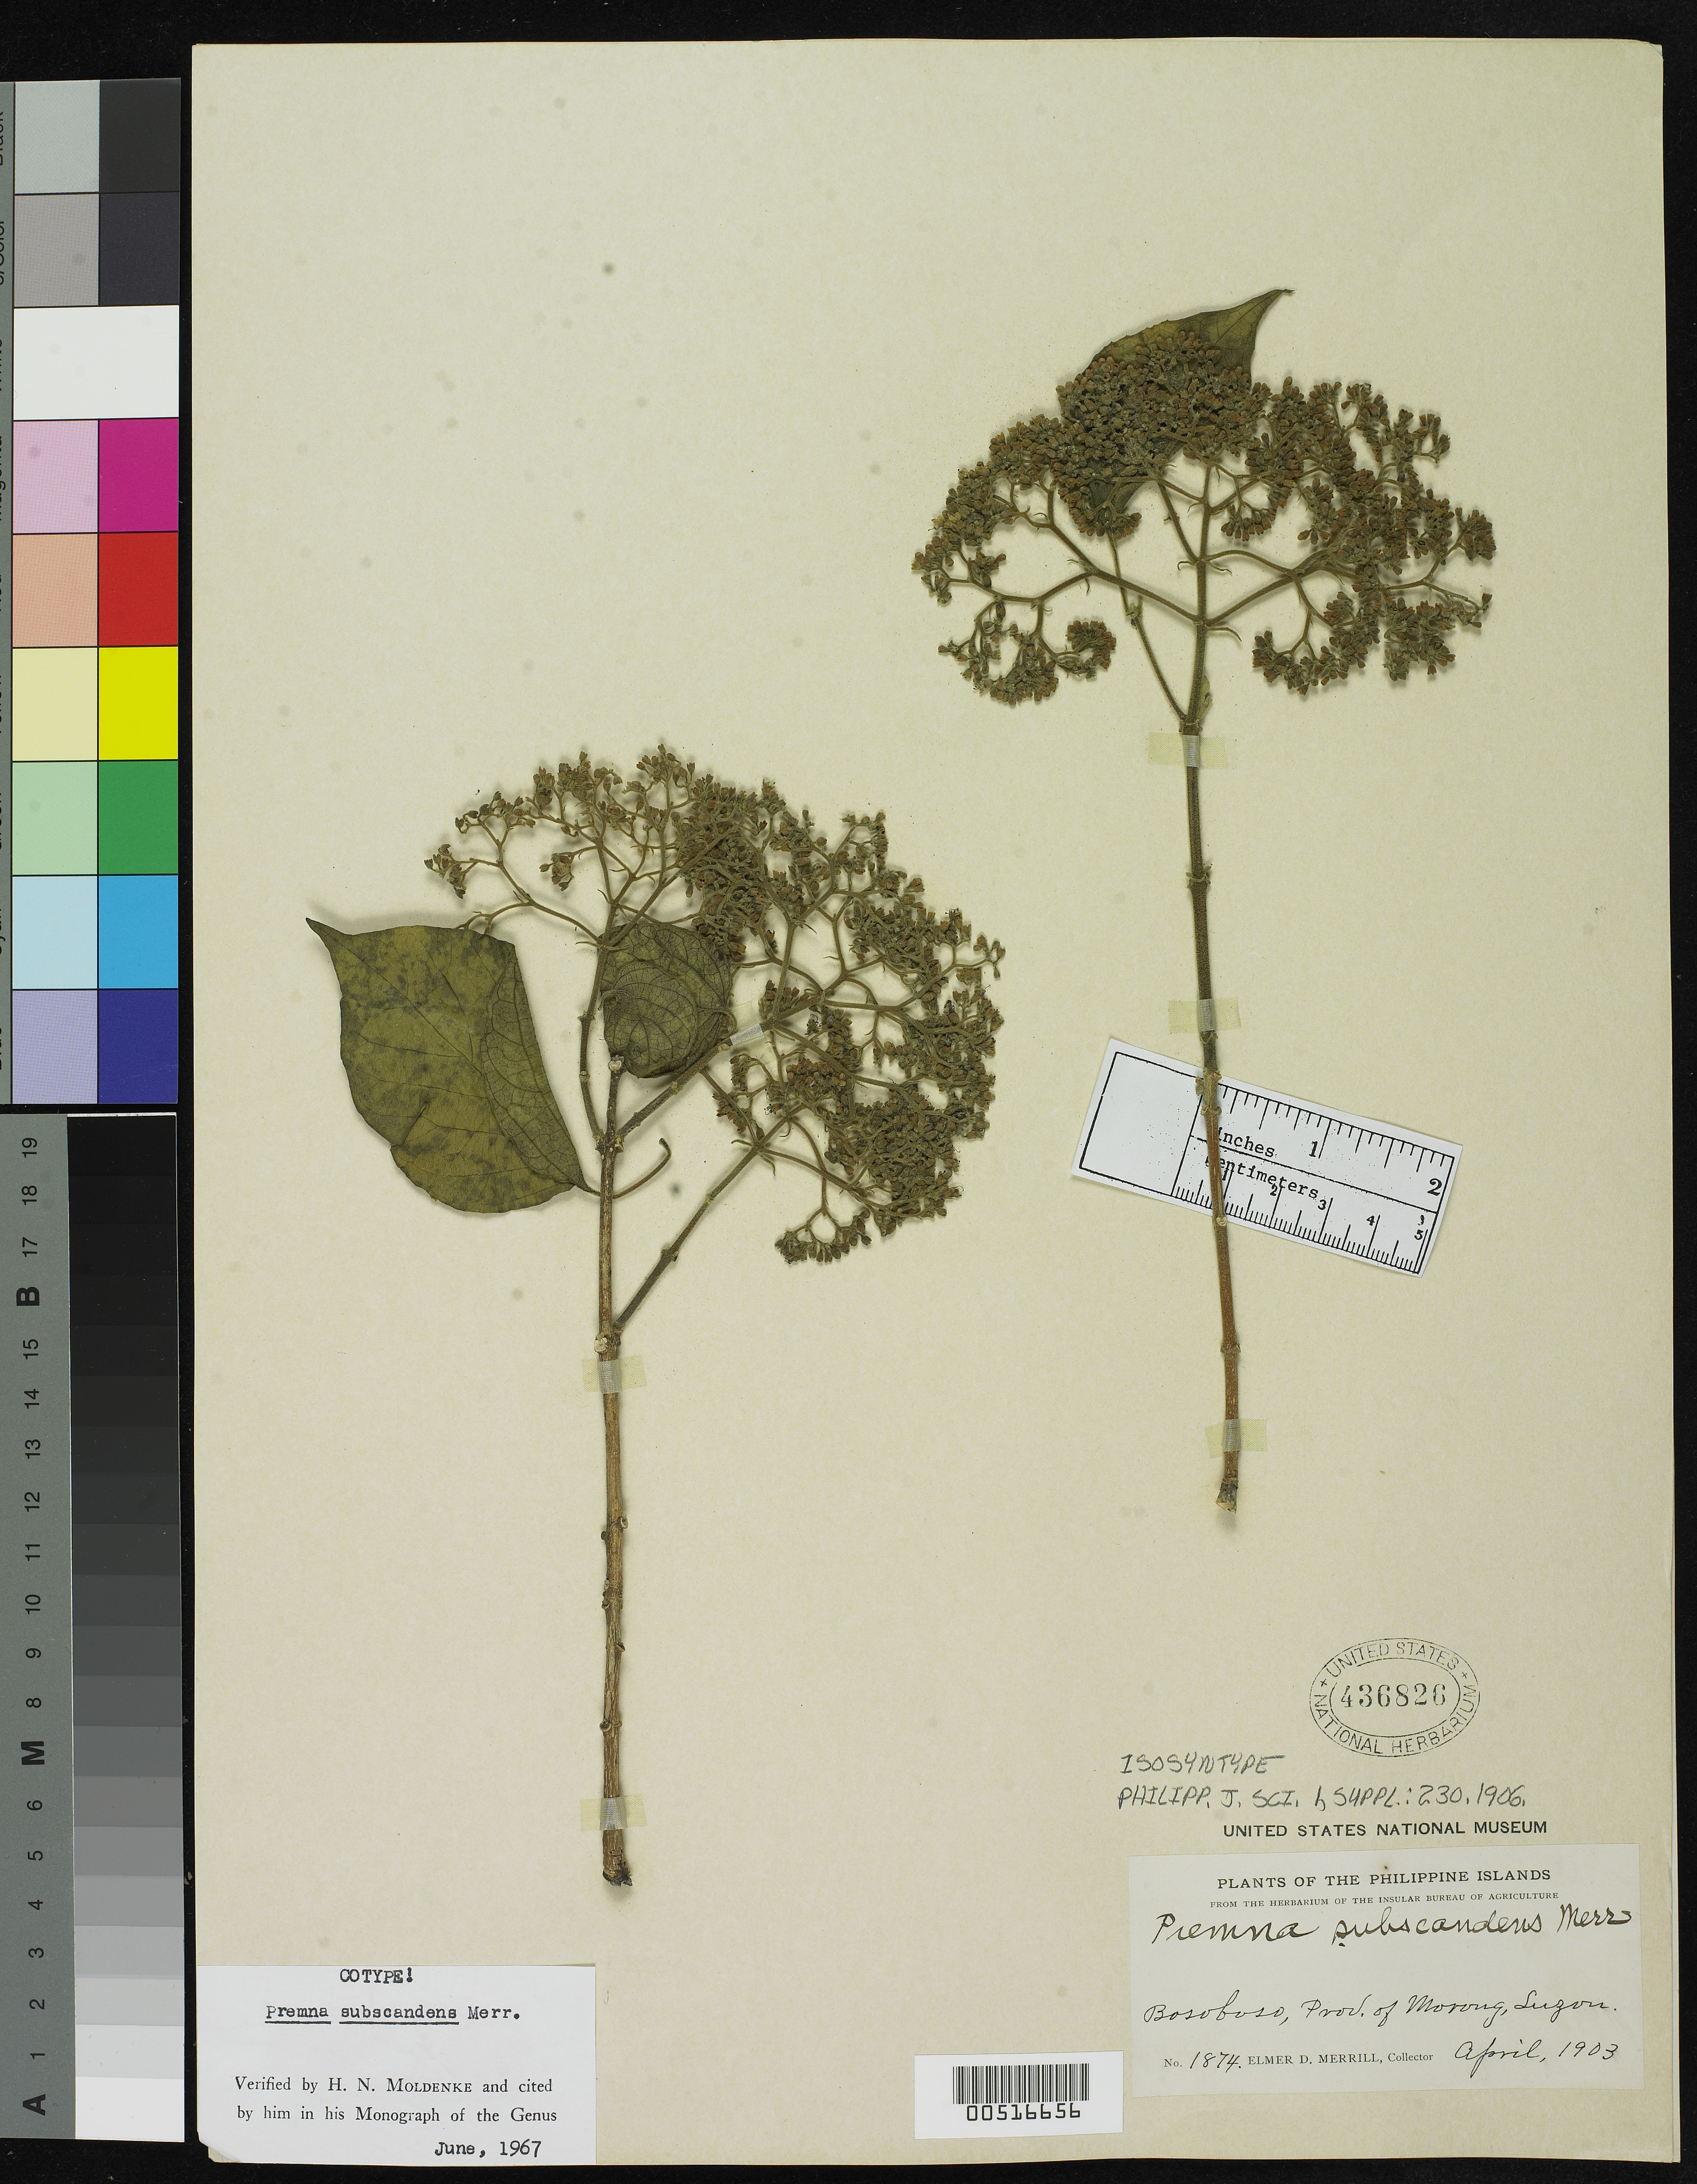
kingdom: Plantae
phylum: Tracheophyta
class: Magnoliopsida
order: Lamiales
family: Lamiaceae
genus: Premna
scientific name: Premna subscandens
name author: Merr.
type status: Isosyntype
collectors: E. D. Merrill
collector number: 1874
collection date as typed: Apr 1903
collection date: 1903-04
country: Philippines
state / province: Calabarzon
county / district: Rizal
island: Luzon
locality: Bosoboso. Morong.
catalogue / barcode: US 436826